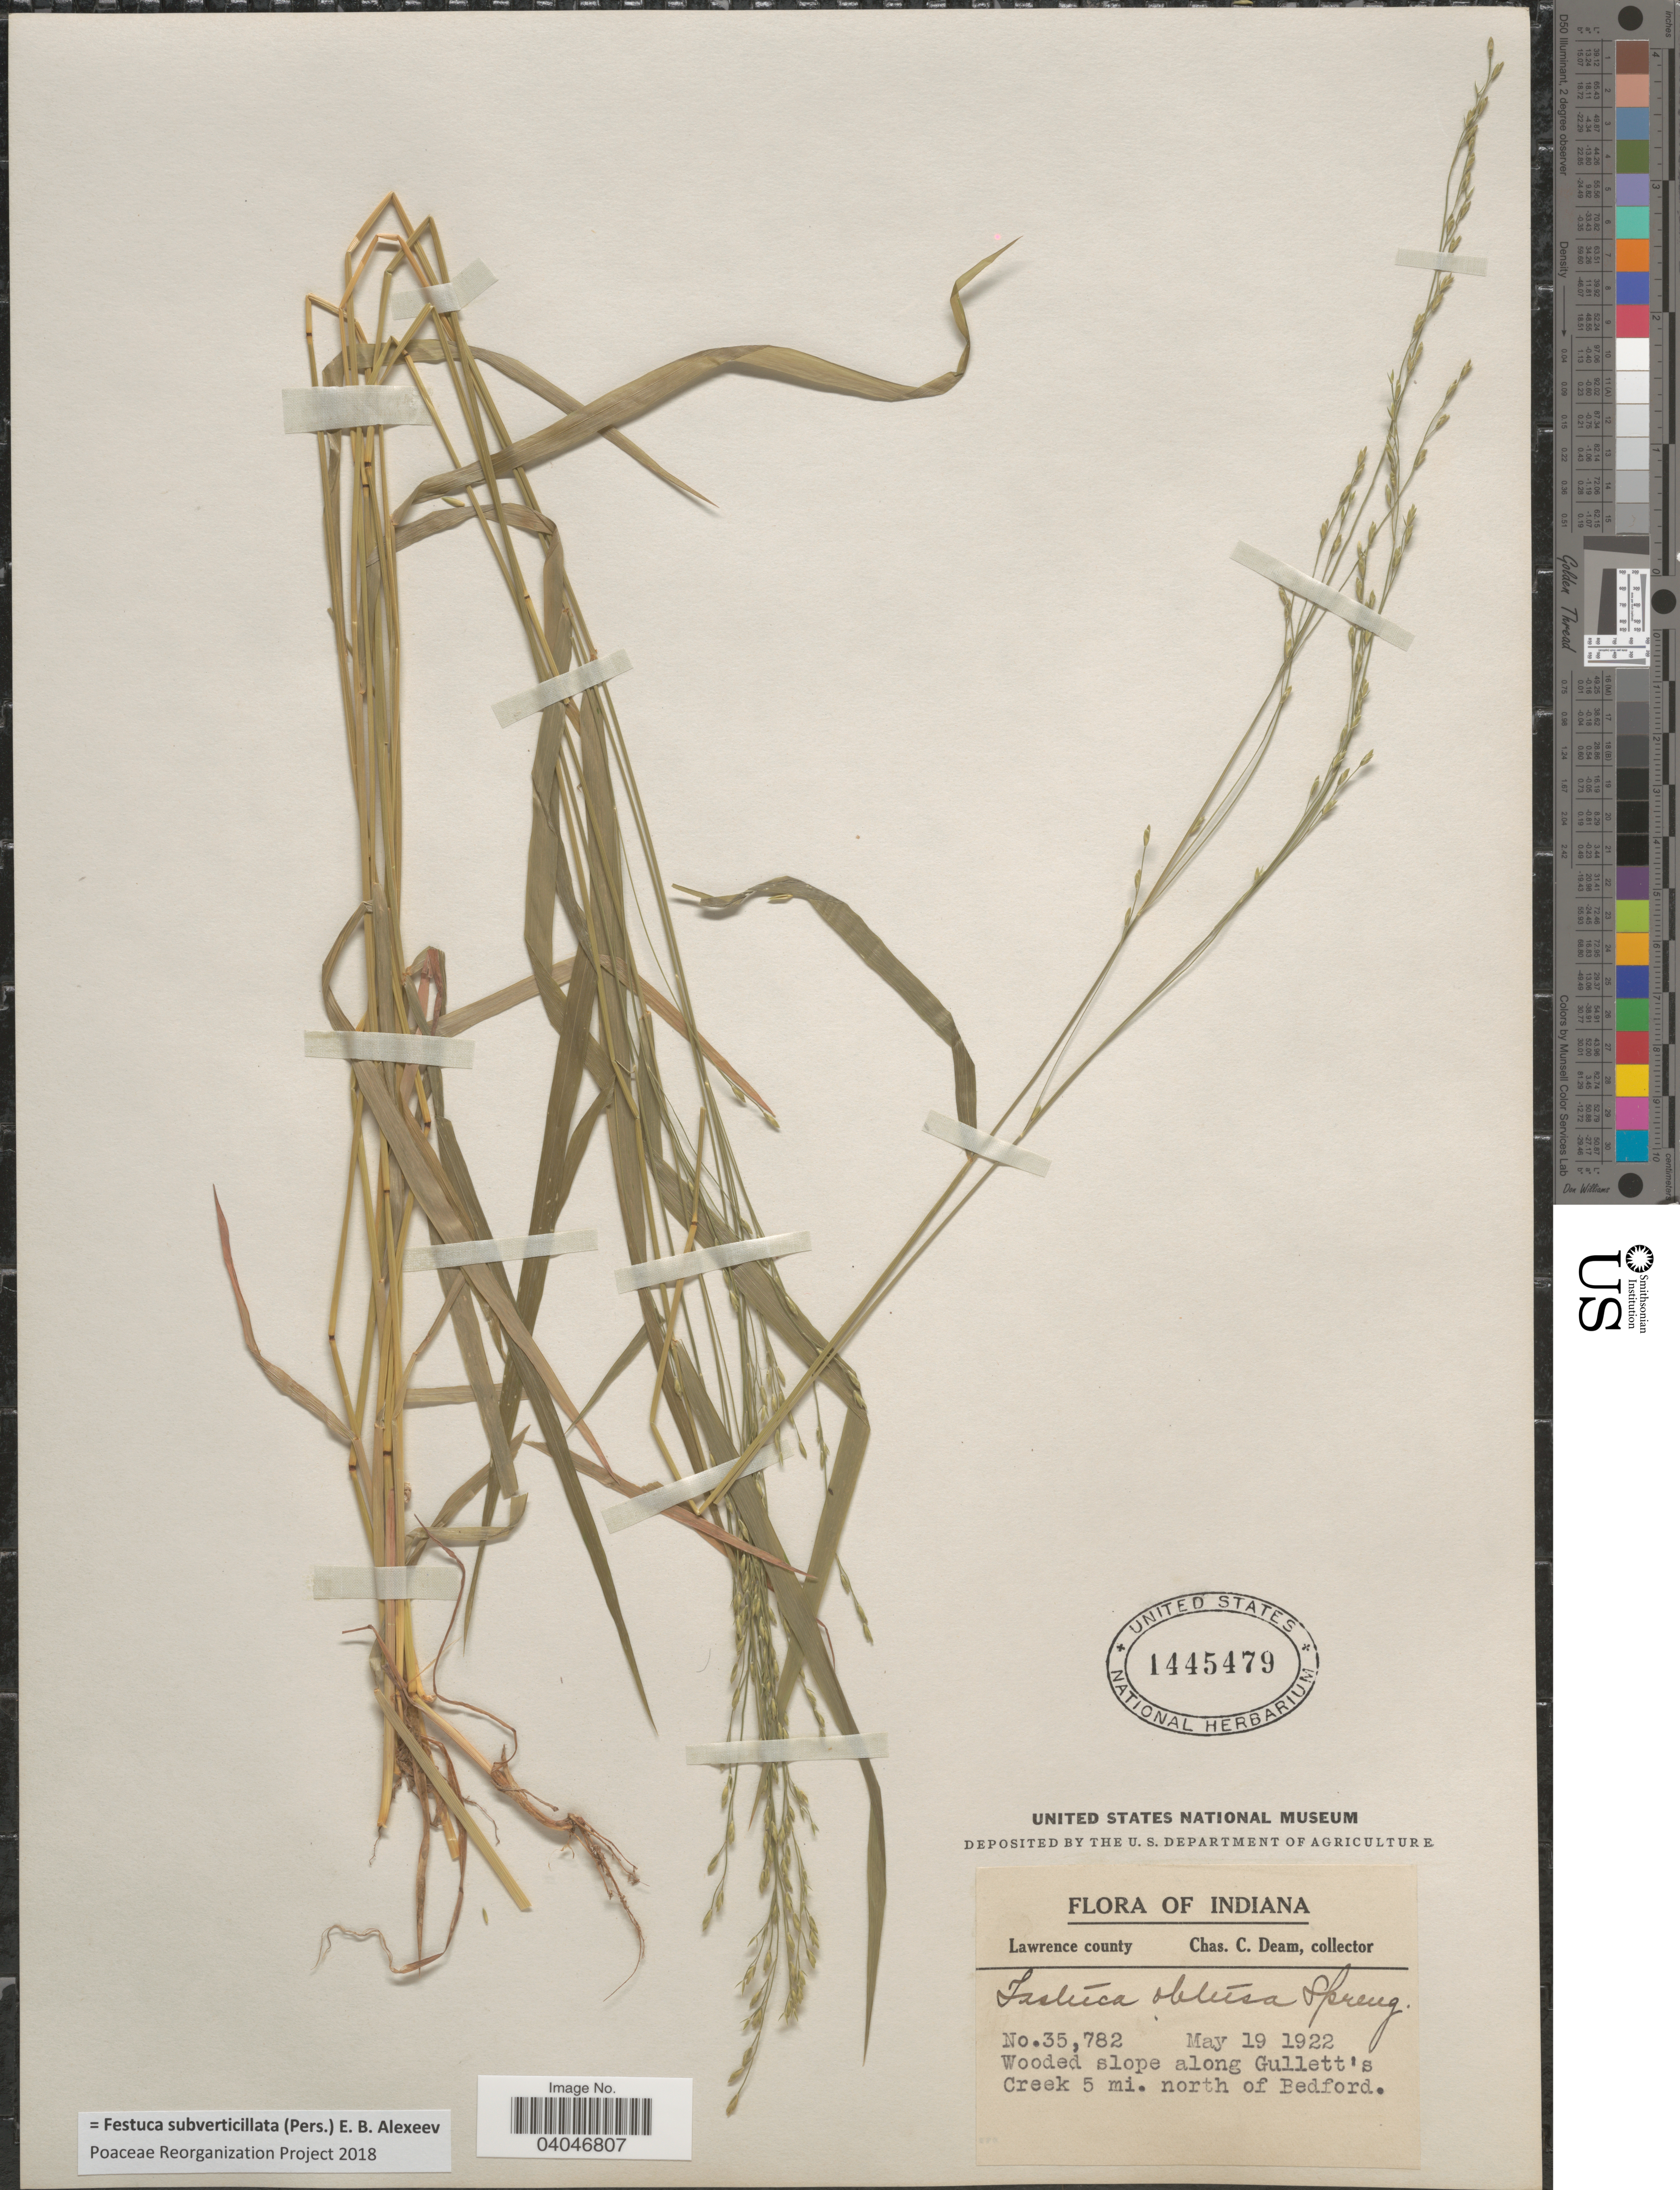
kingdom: Plantae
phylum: Tracheophyta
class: Liliopsida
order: Poales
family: Poaceae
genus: Festuca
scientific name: Festuca subverticillata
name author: (Pers.) E.B. Alexeev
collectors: C. C. Deam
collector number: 35782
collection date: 1922-05-19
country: United States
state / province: Indiana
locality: Lawrence county. Wooded slope along Gullett's Creek 5 mi. north of Bedford.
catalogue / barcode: US 1445479